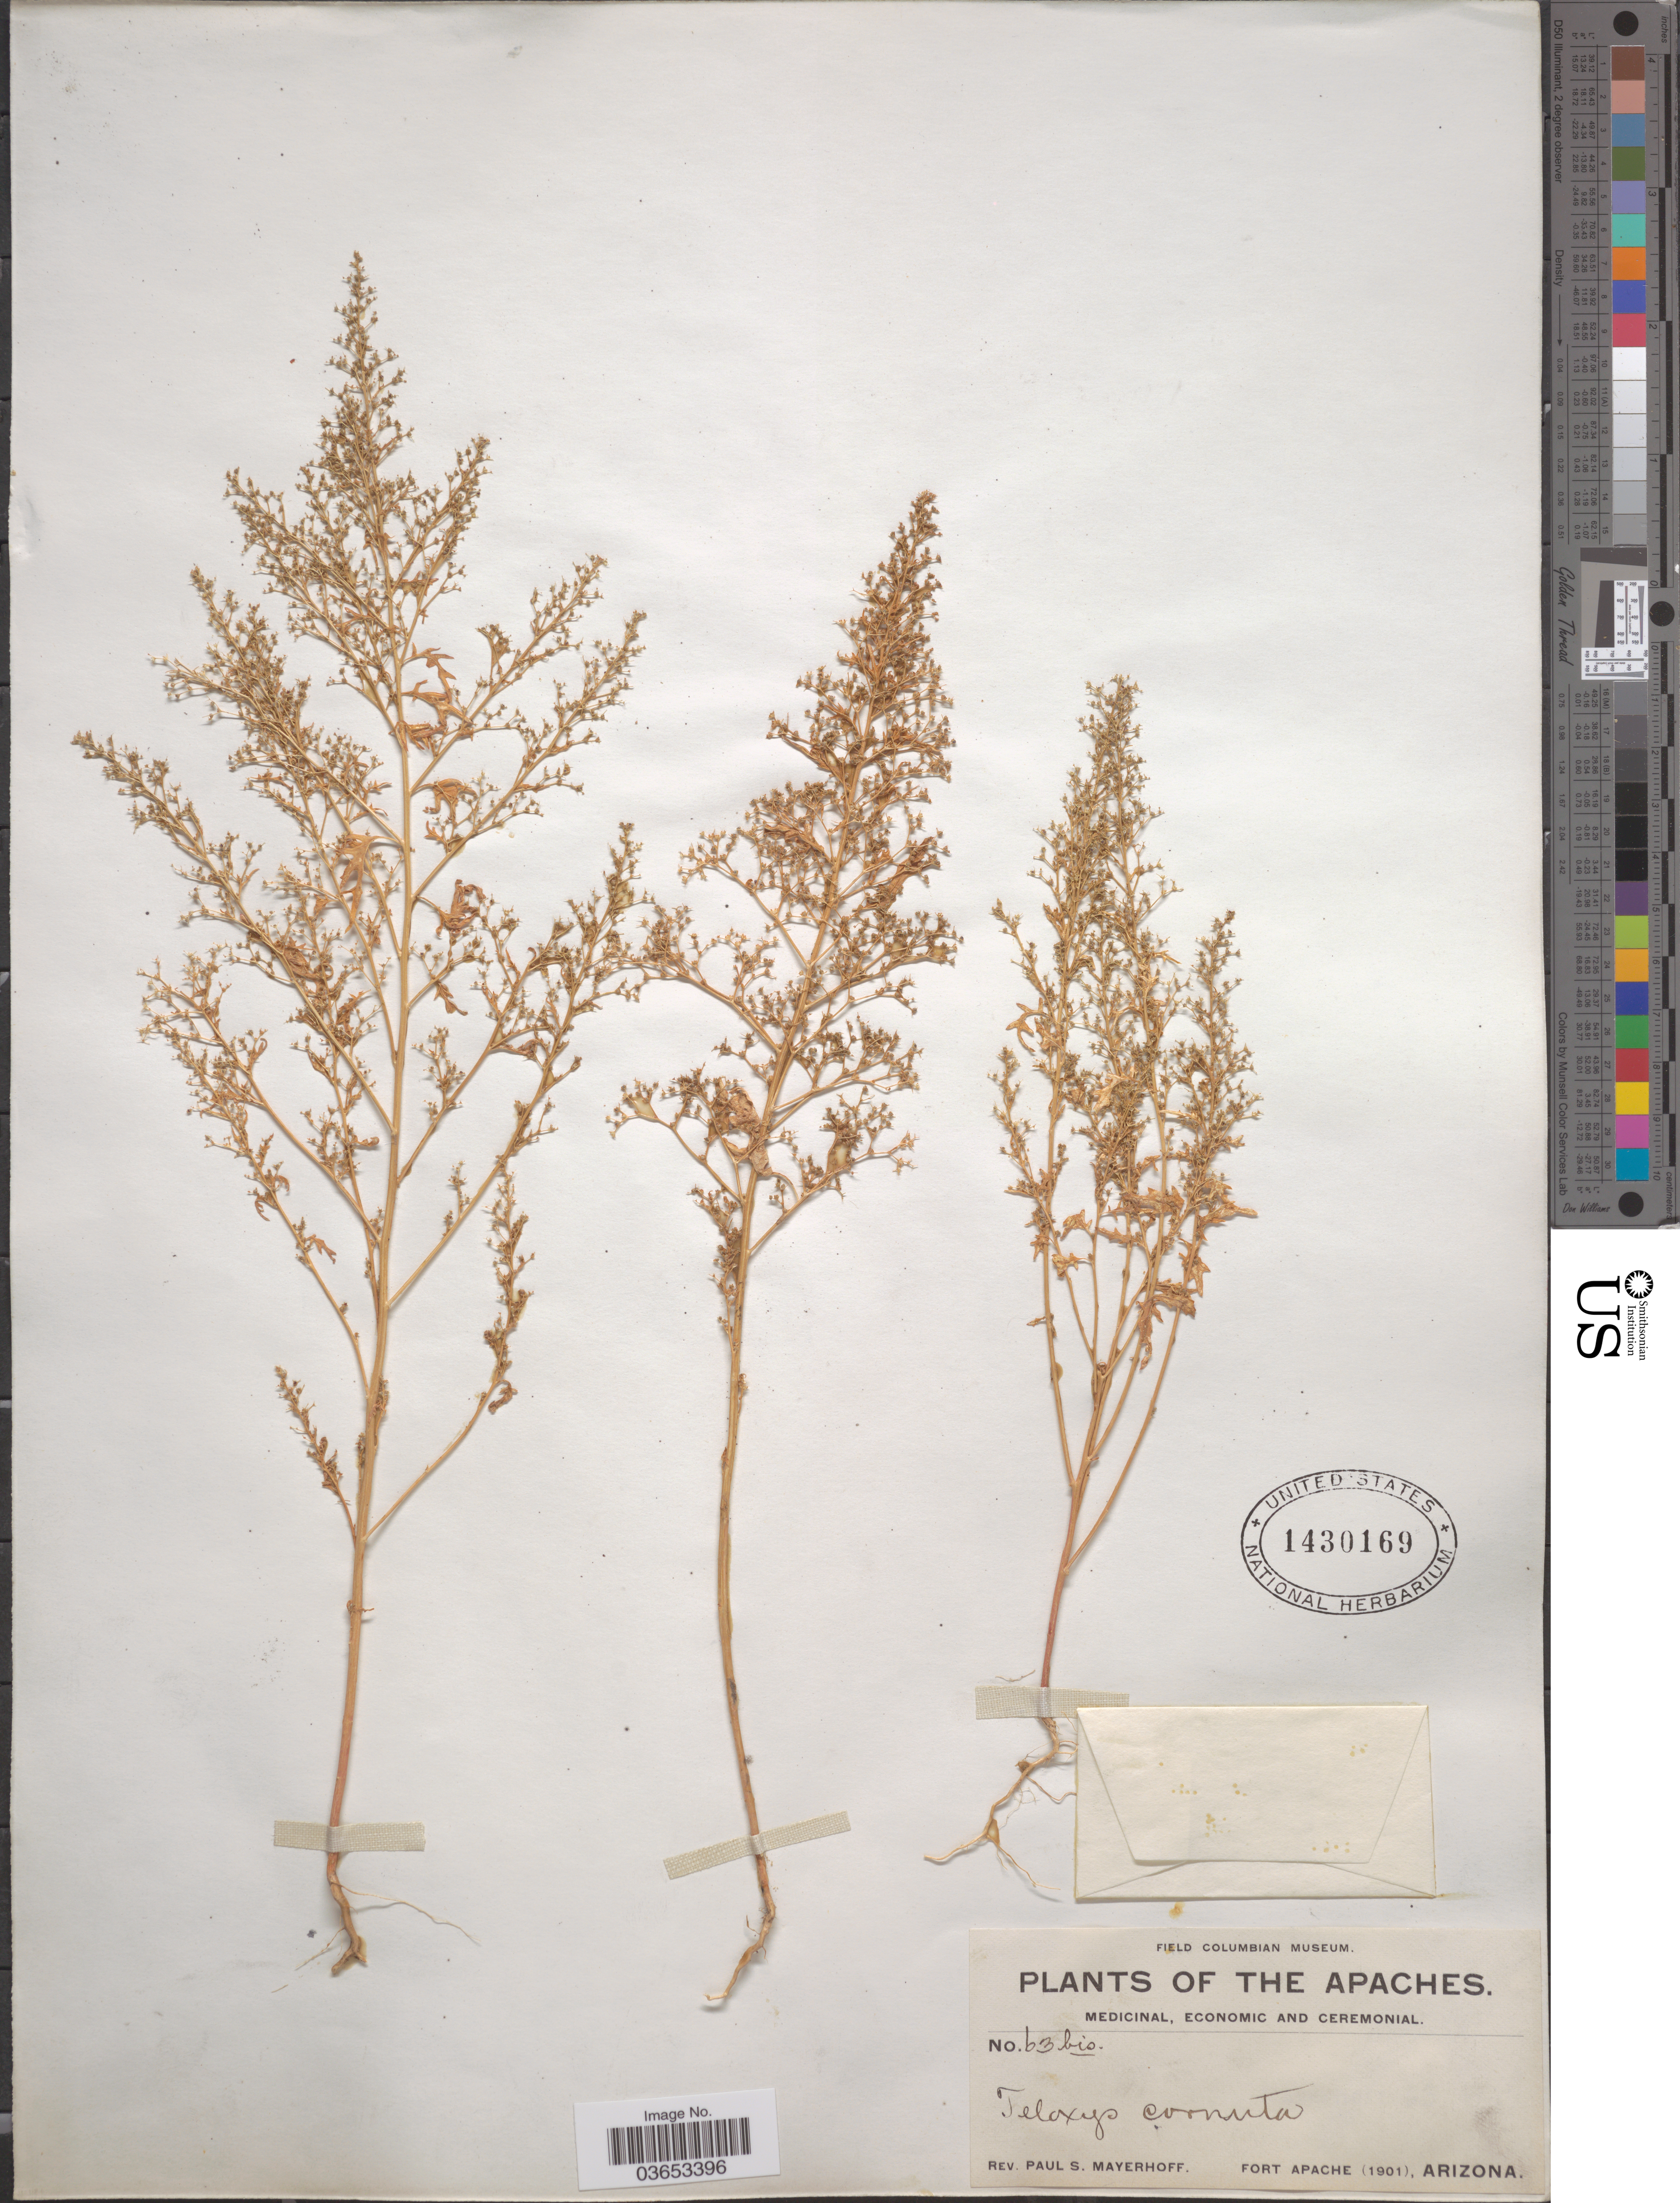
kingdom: Plantae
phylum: Tracheophyta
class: Magnoliopsida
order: Caryophyllales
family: Amaranthaceae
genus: Chenopodium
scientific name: Chenopodium incisum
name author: Poir.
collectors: P. Mayerhoff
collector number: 63bis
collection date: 1901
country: United States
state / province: Arizona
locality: Apaches. Fort Apache.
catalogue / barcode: US 1430169